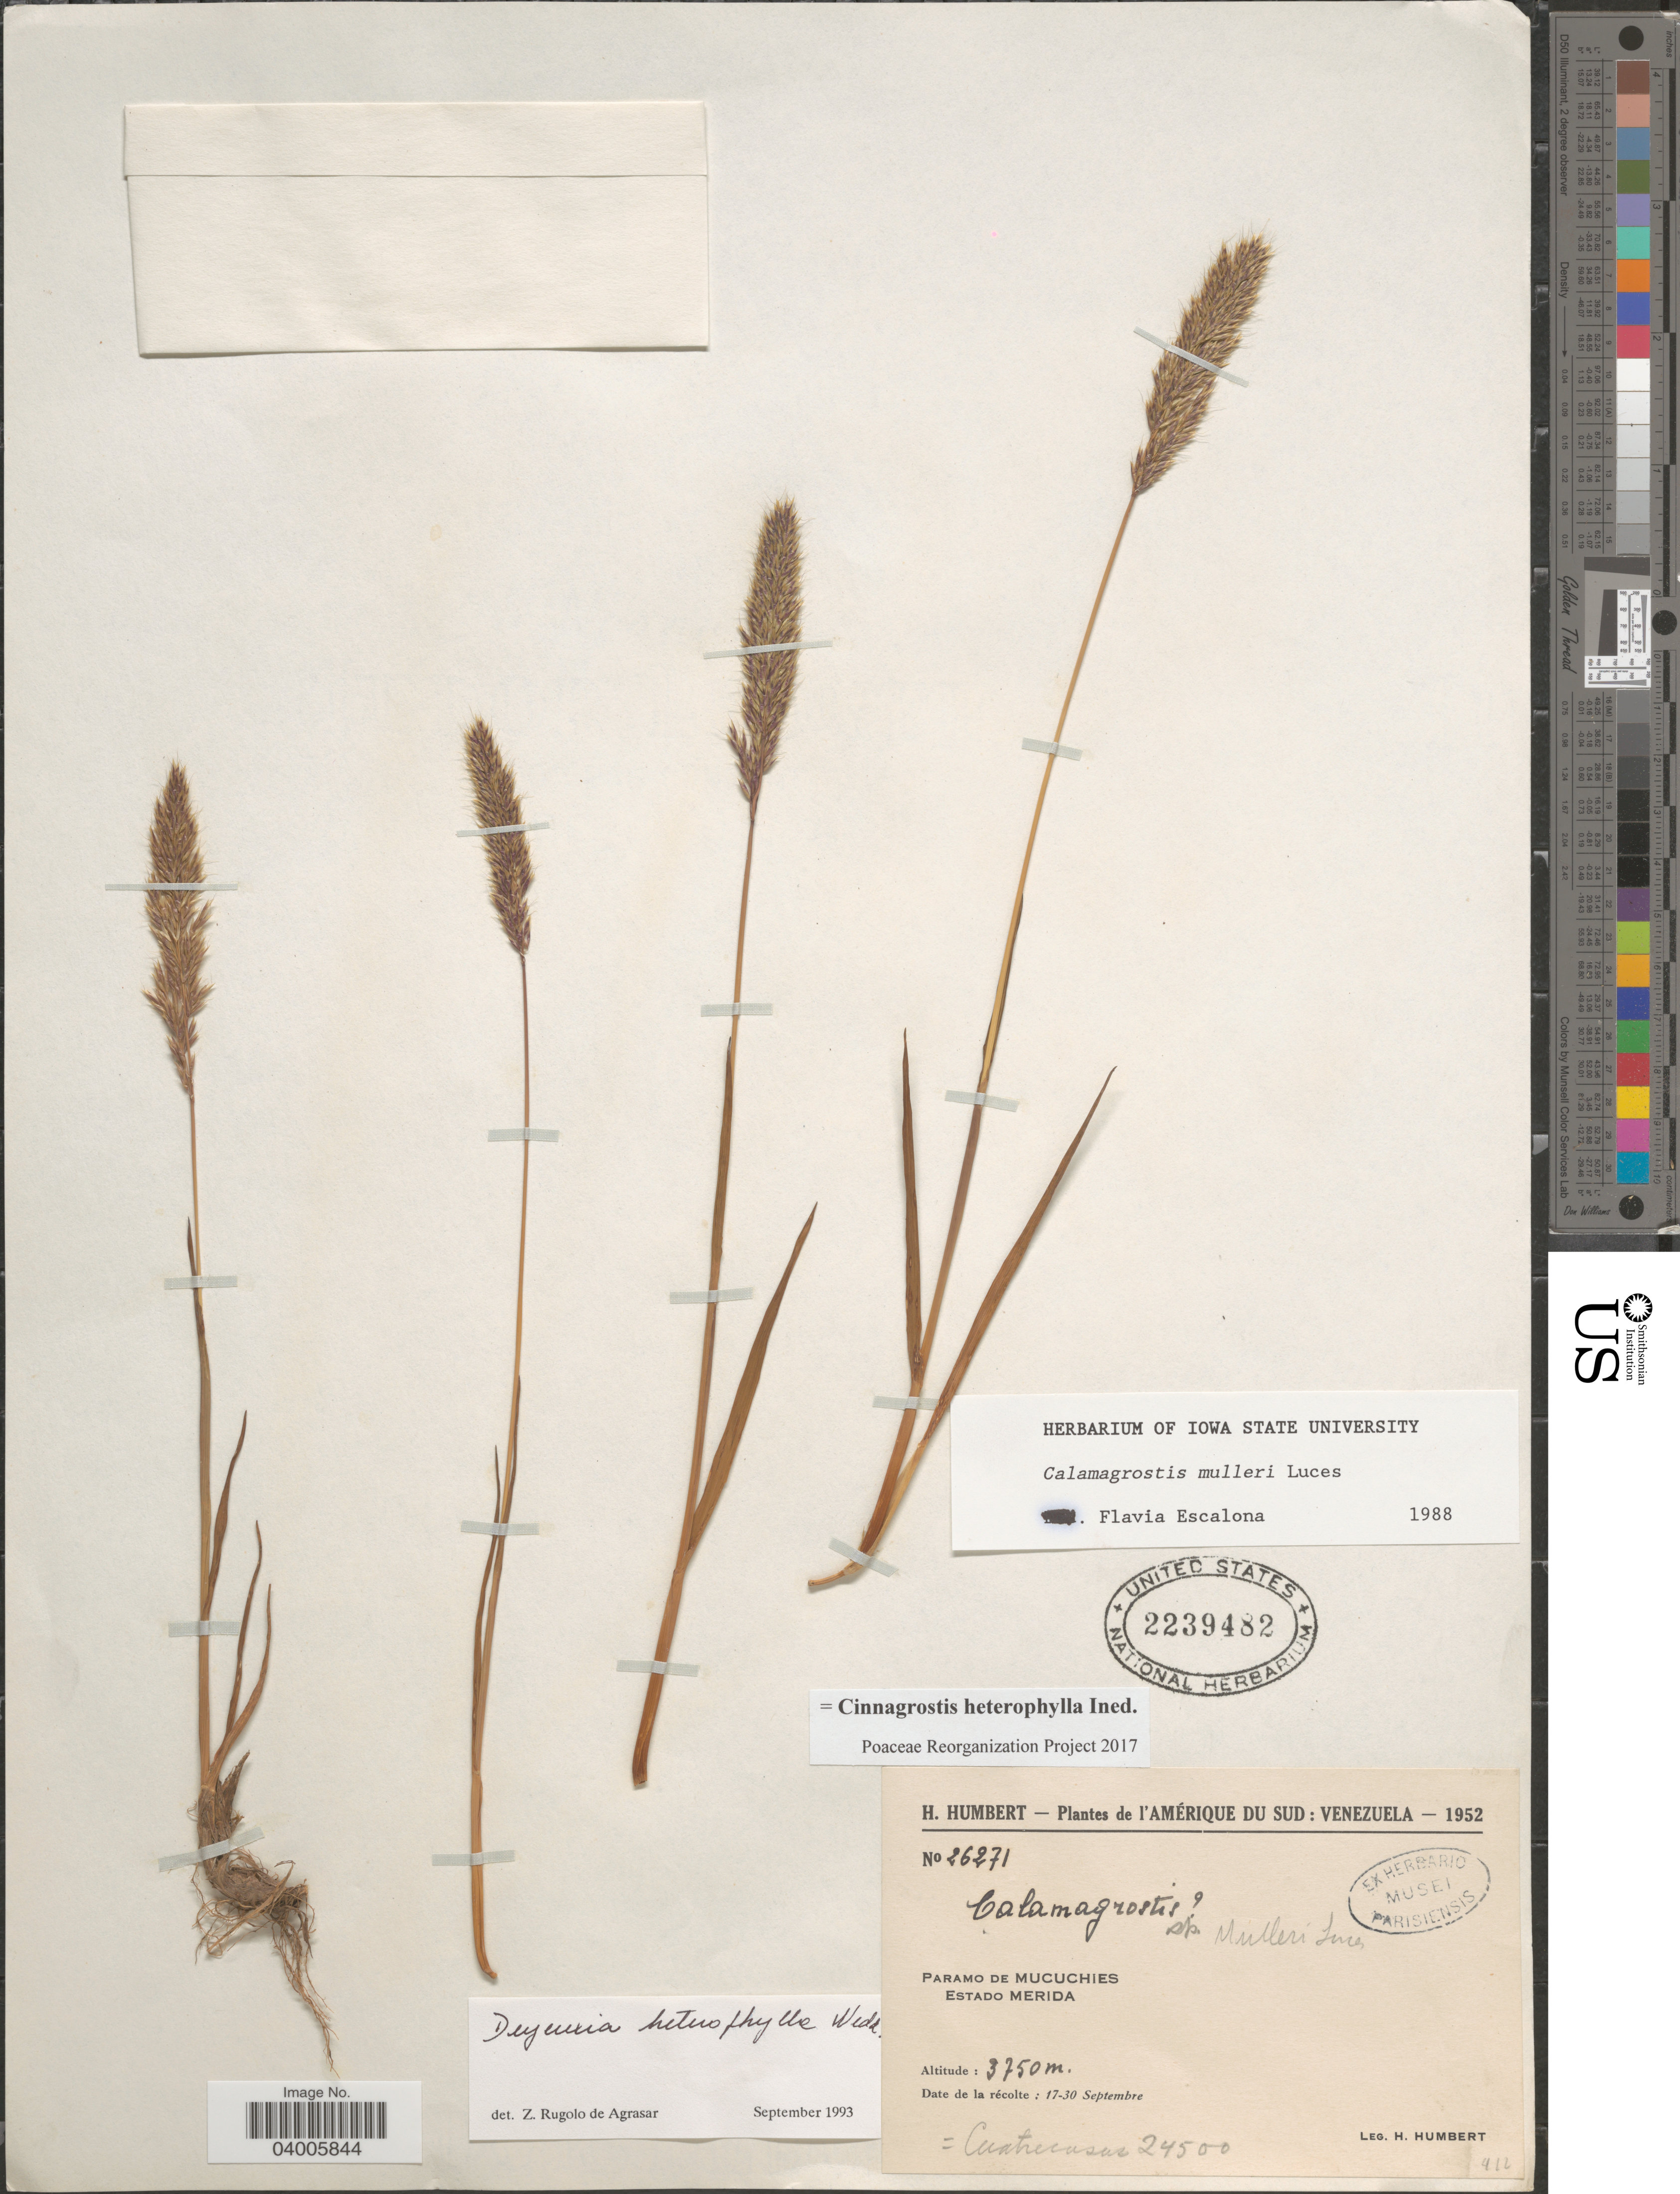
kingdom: Plantae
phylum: Tracheophyta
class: Liliopsida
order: Poales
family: Poaceae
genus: Cinnagrostis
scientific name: Cinnagrostis heterophylla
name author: (Wedd.) P.M. Peterson et al.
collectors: H. Humbert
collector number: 26271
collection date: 1952-09-17/1952-09-30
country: Venezuela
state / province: Merida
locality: L'Amérique du Sud. Paramo de Mucuchies.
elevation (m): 3750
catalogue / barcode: US 2239482